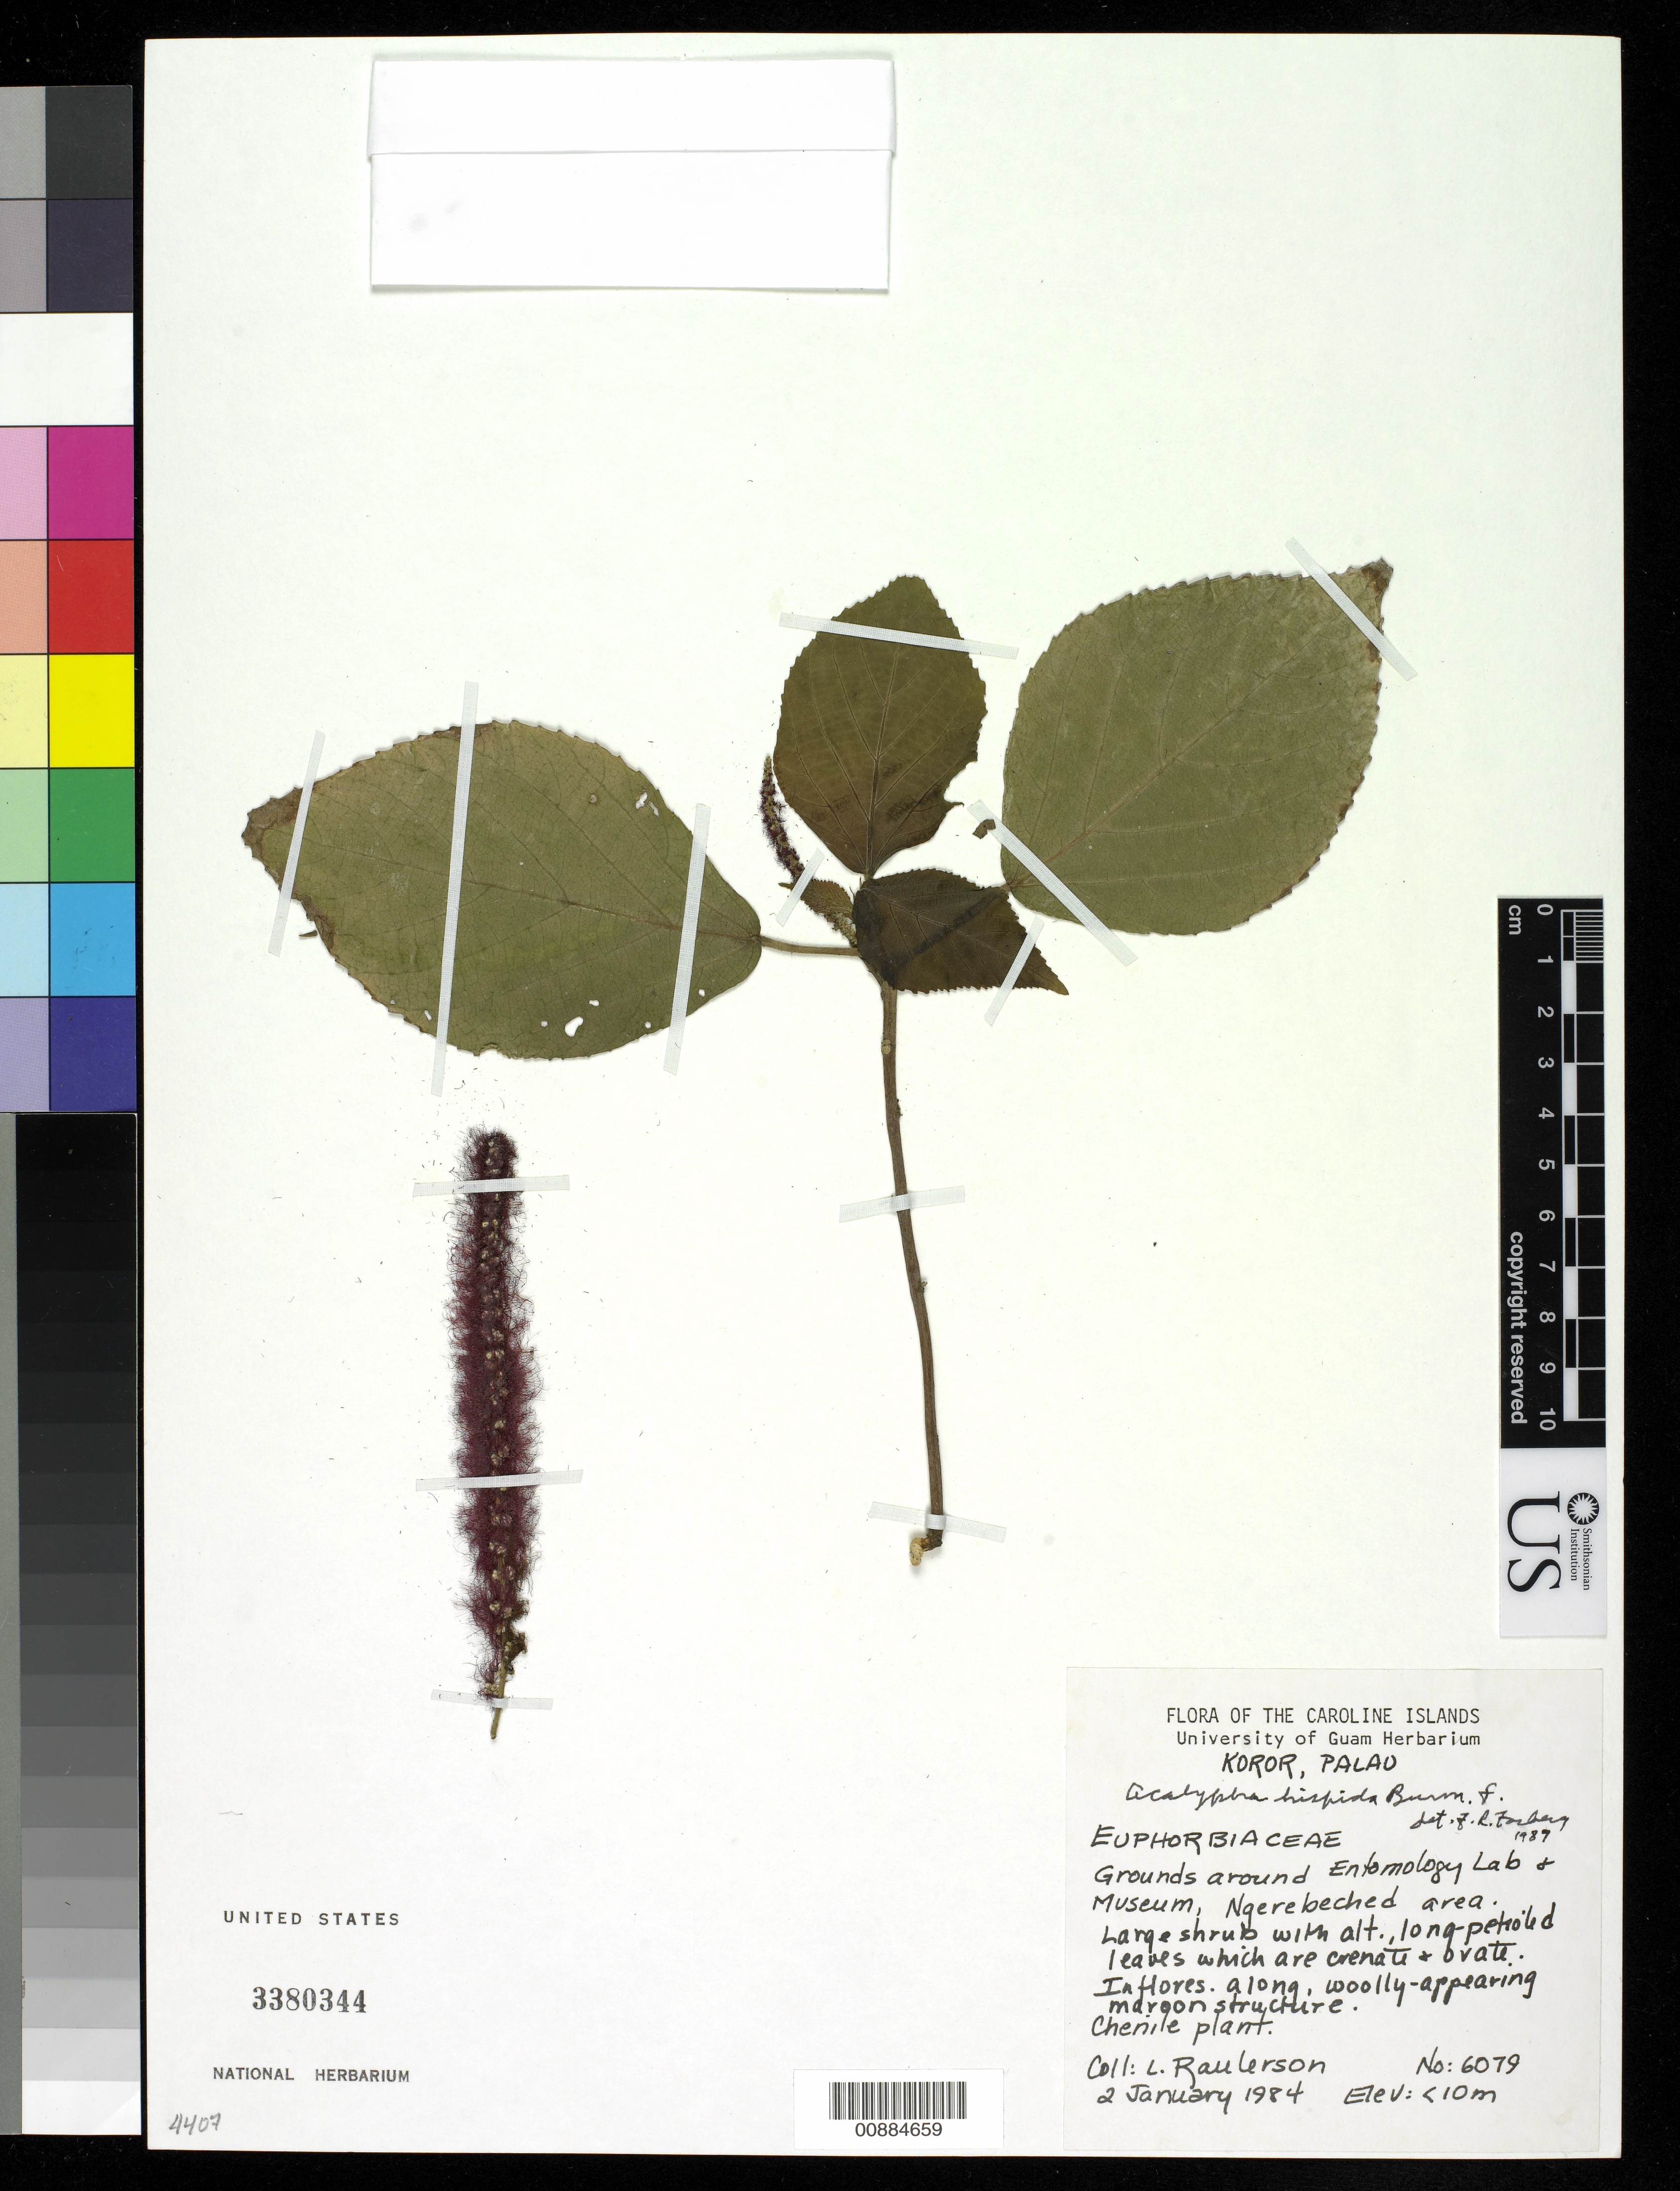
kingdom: Plantae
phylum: Tracheophyta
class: Magnoliopsida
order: Malpighiales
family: Euphorbiaceae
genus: Acalypha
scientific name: Acalypha hispida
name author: Burm. f.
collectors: P. T. Berry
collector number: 6079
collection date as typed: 28 May 1968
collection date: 1968-05-28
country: Palau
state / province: Sonsorol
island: Sonsorol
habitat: grounds around entomology lab and museum, Ngerebeched area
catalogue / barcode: US 3380344